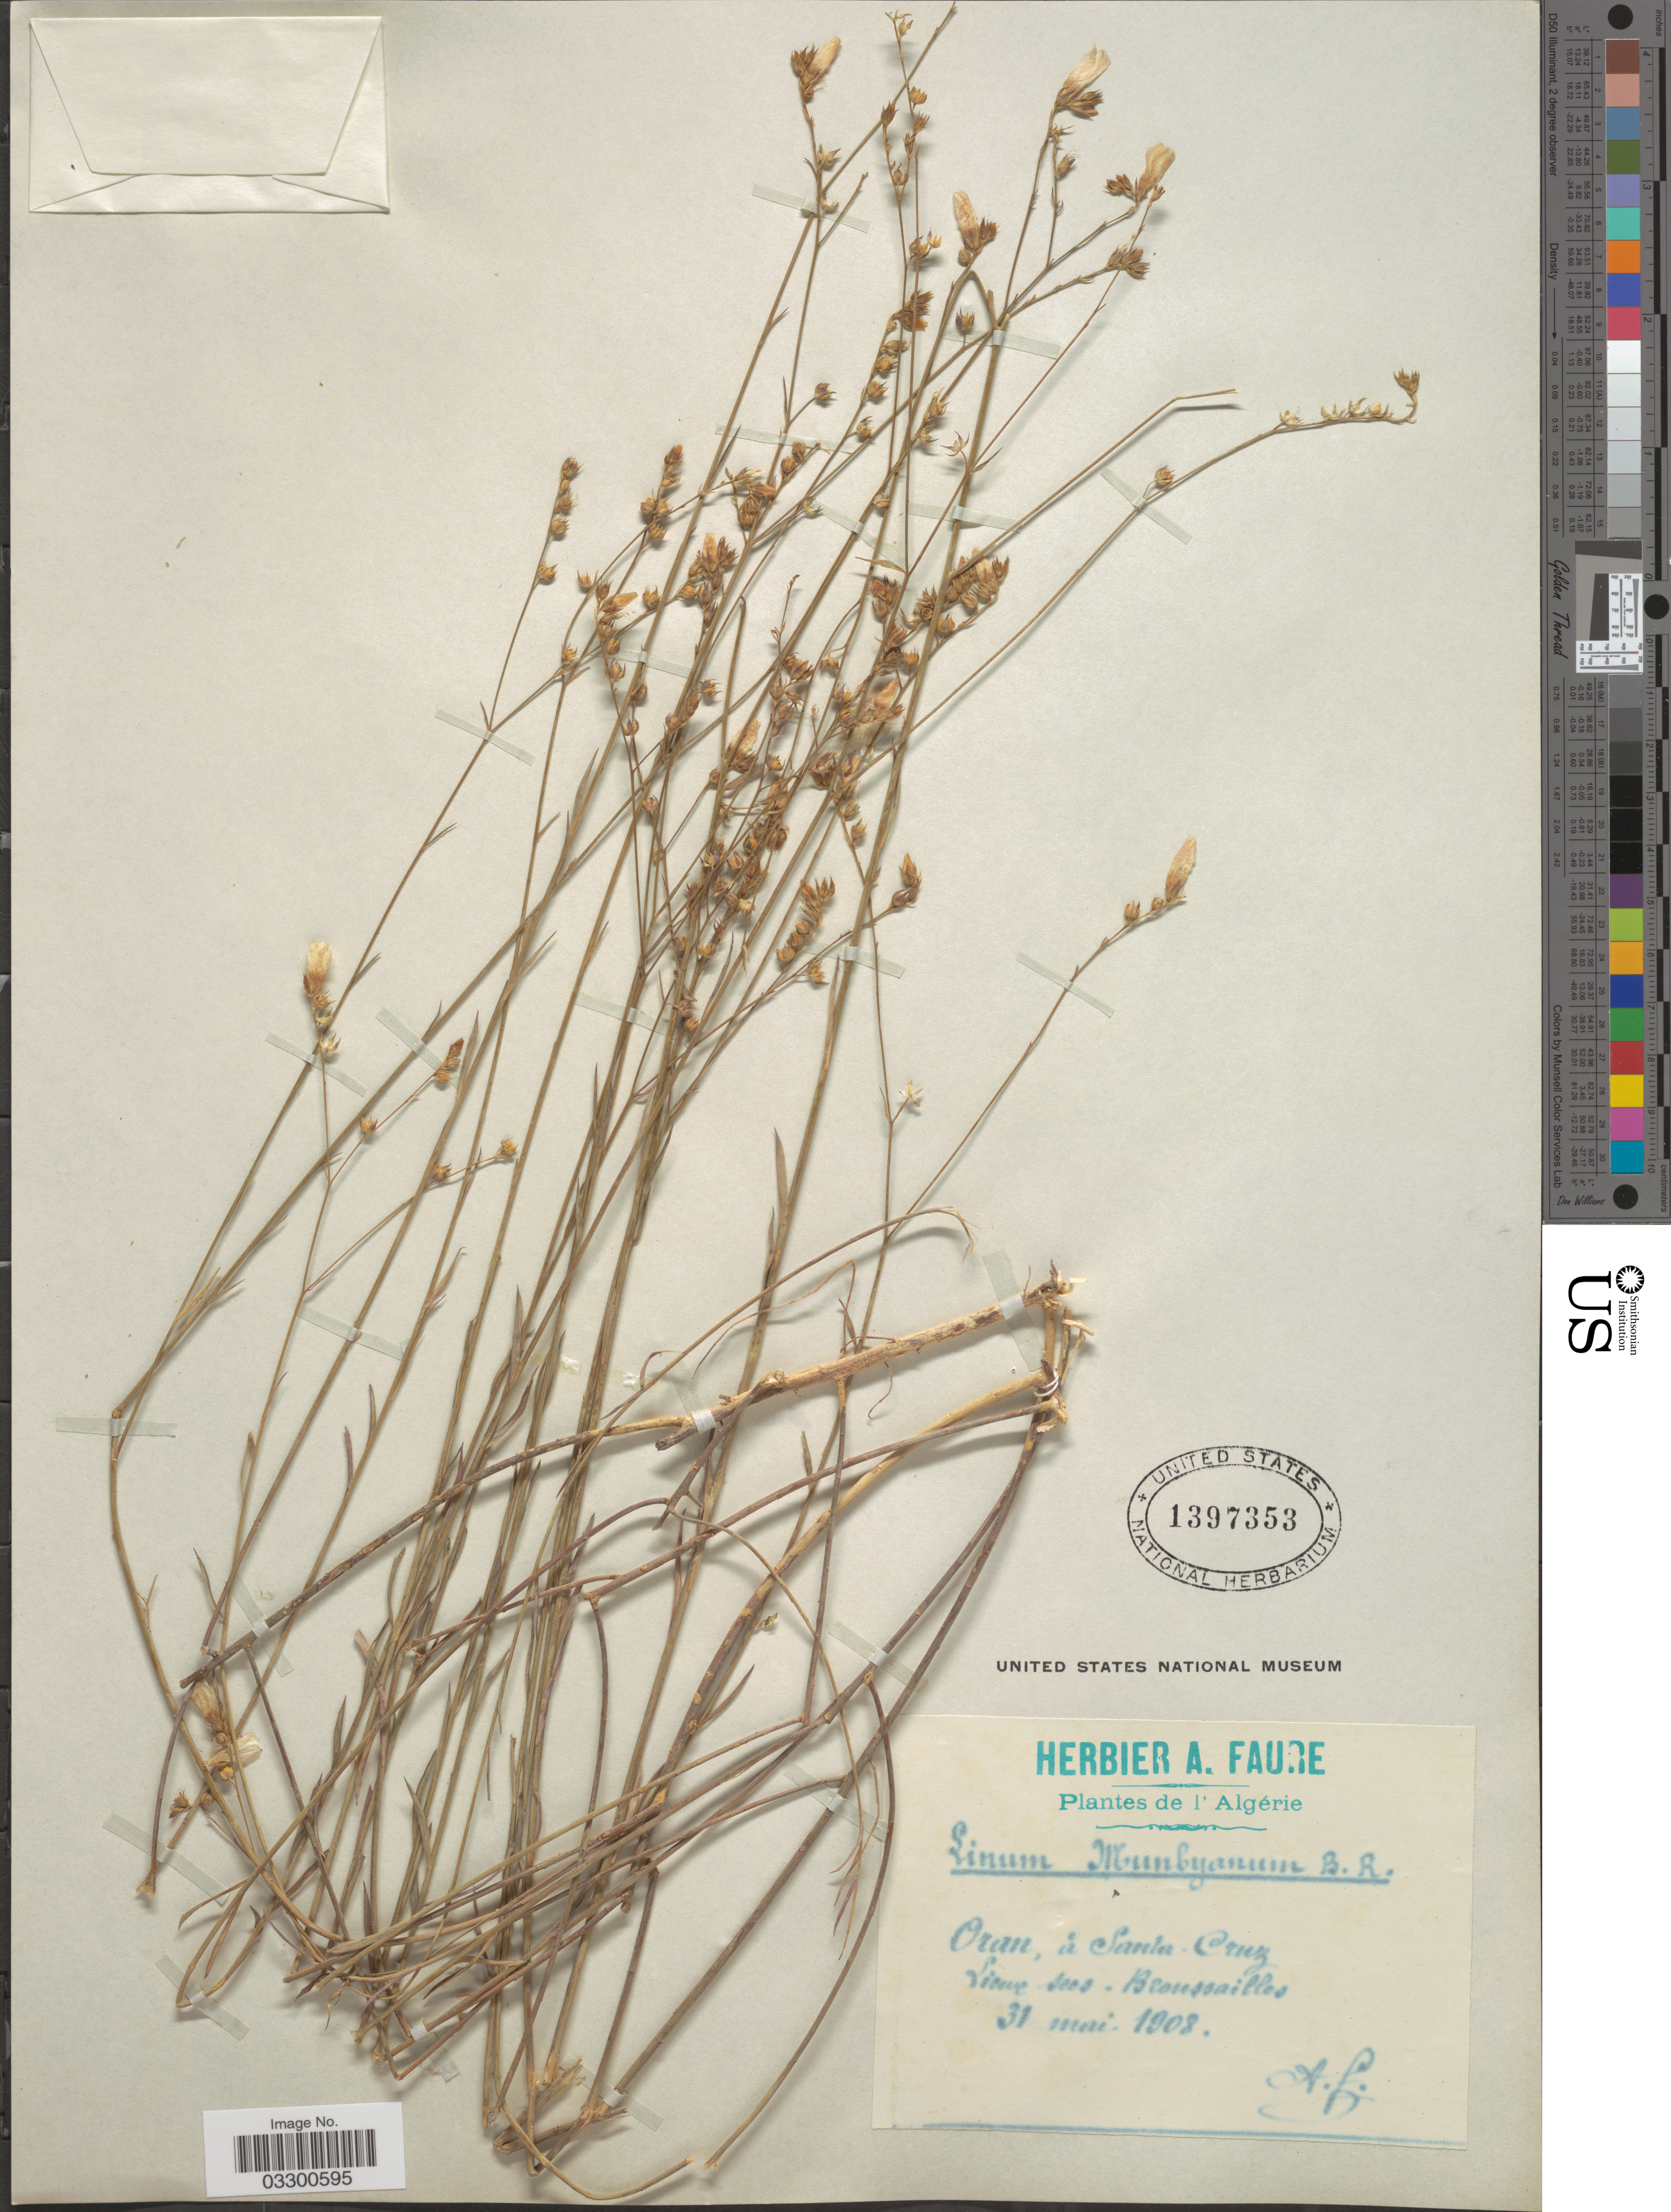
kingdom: Plantae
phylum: Tracheophyta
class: Magnoliopsida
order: Malpighiales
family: Linaceae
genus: Linum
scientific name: Linum munbyanum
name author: Boiss. & Reut.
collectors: A. Faure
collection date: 1908-05-31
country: Algeria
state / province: Oran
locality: À Santa-Cruz.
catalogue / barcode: US 1397353